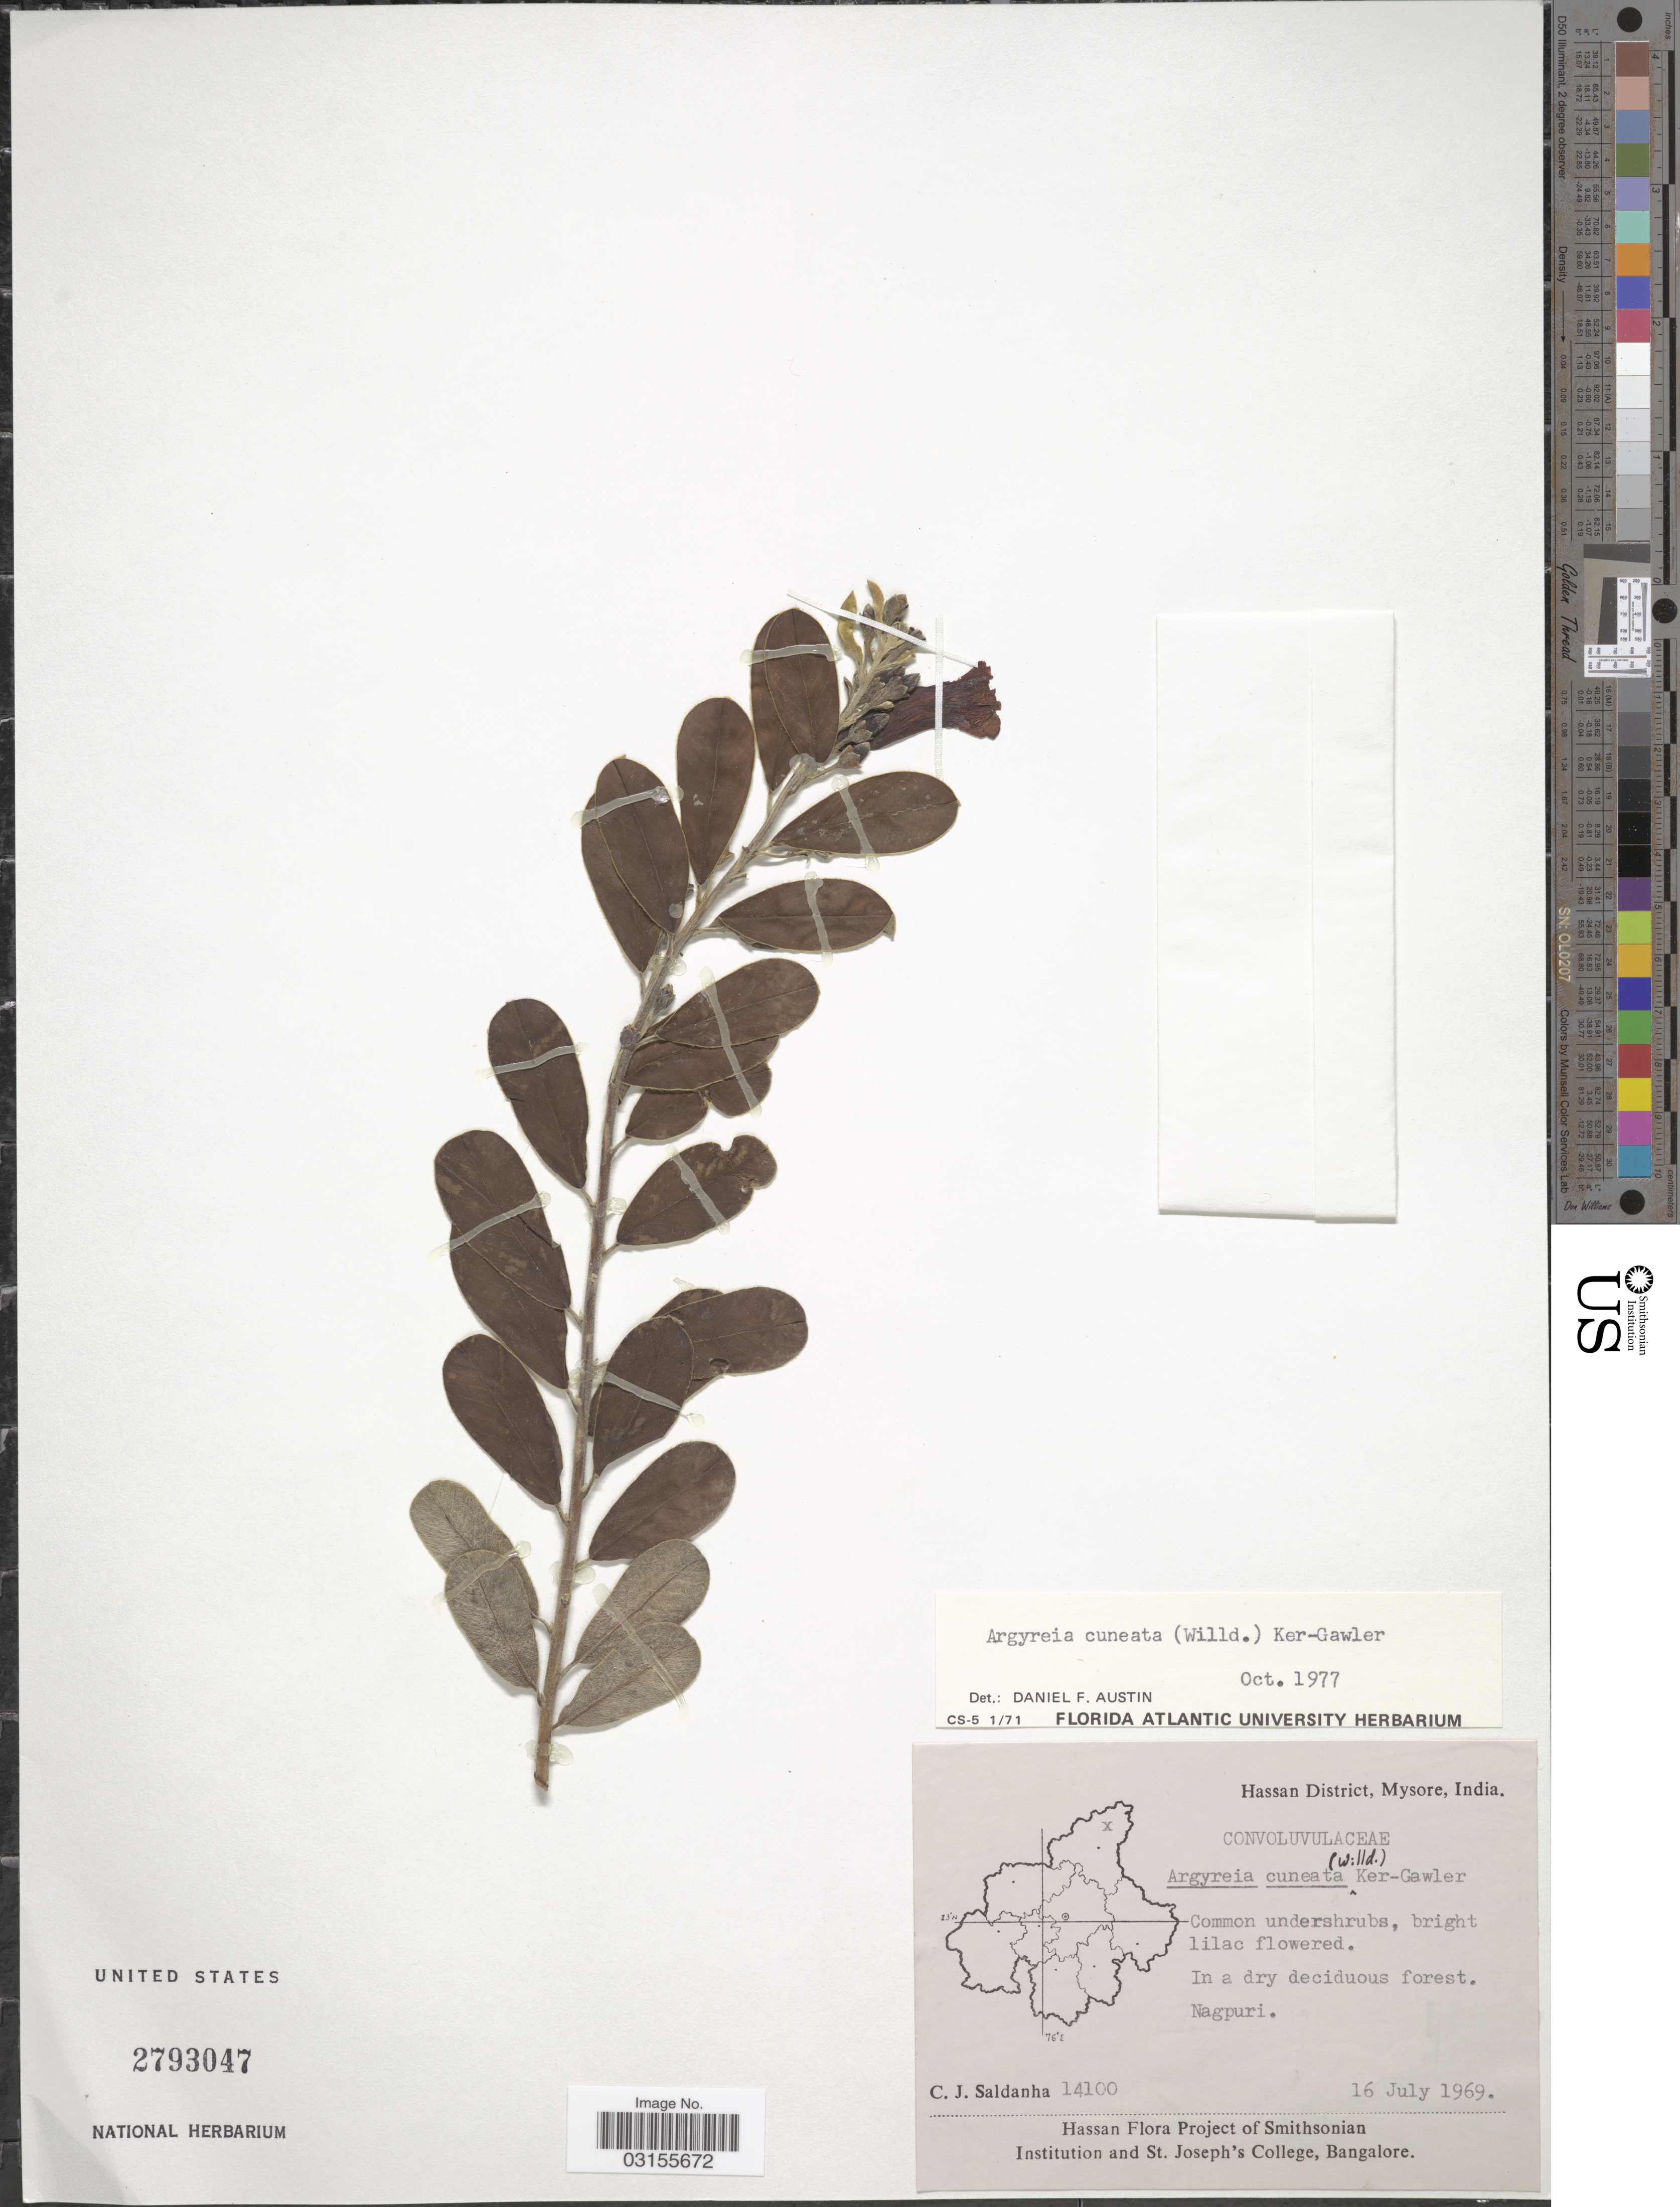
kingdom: Plantae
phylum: Tracheophyta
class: Magnoliopsida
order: Solanales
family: Convolvulaceae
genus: Argyreia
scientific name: Argyreia cuneata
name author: Choisy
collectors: C. J. Saldanha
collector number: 14100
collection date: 1969-07-16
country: India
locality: Hassan District, Mysore. Nagpuri.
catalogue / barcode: US 2793047